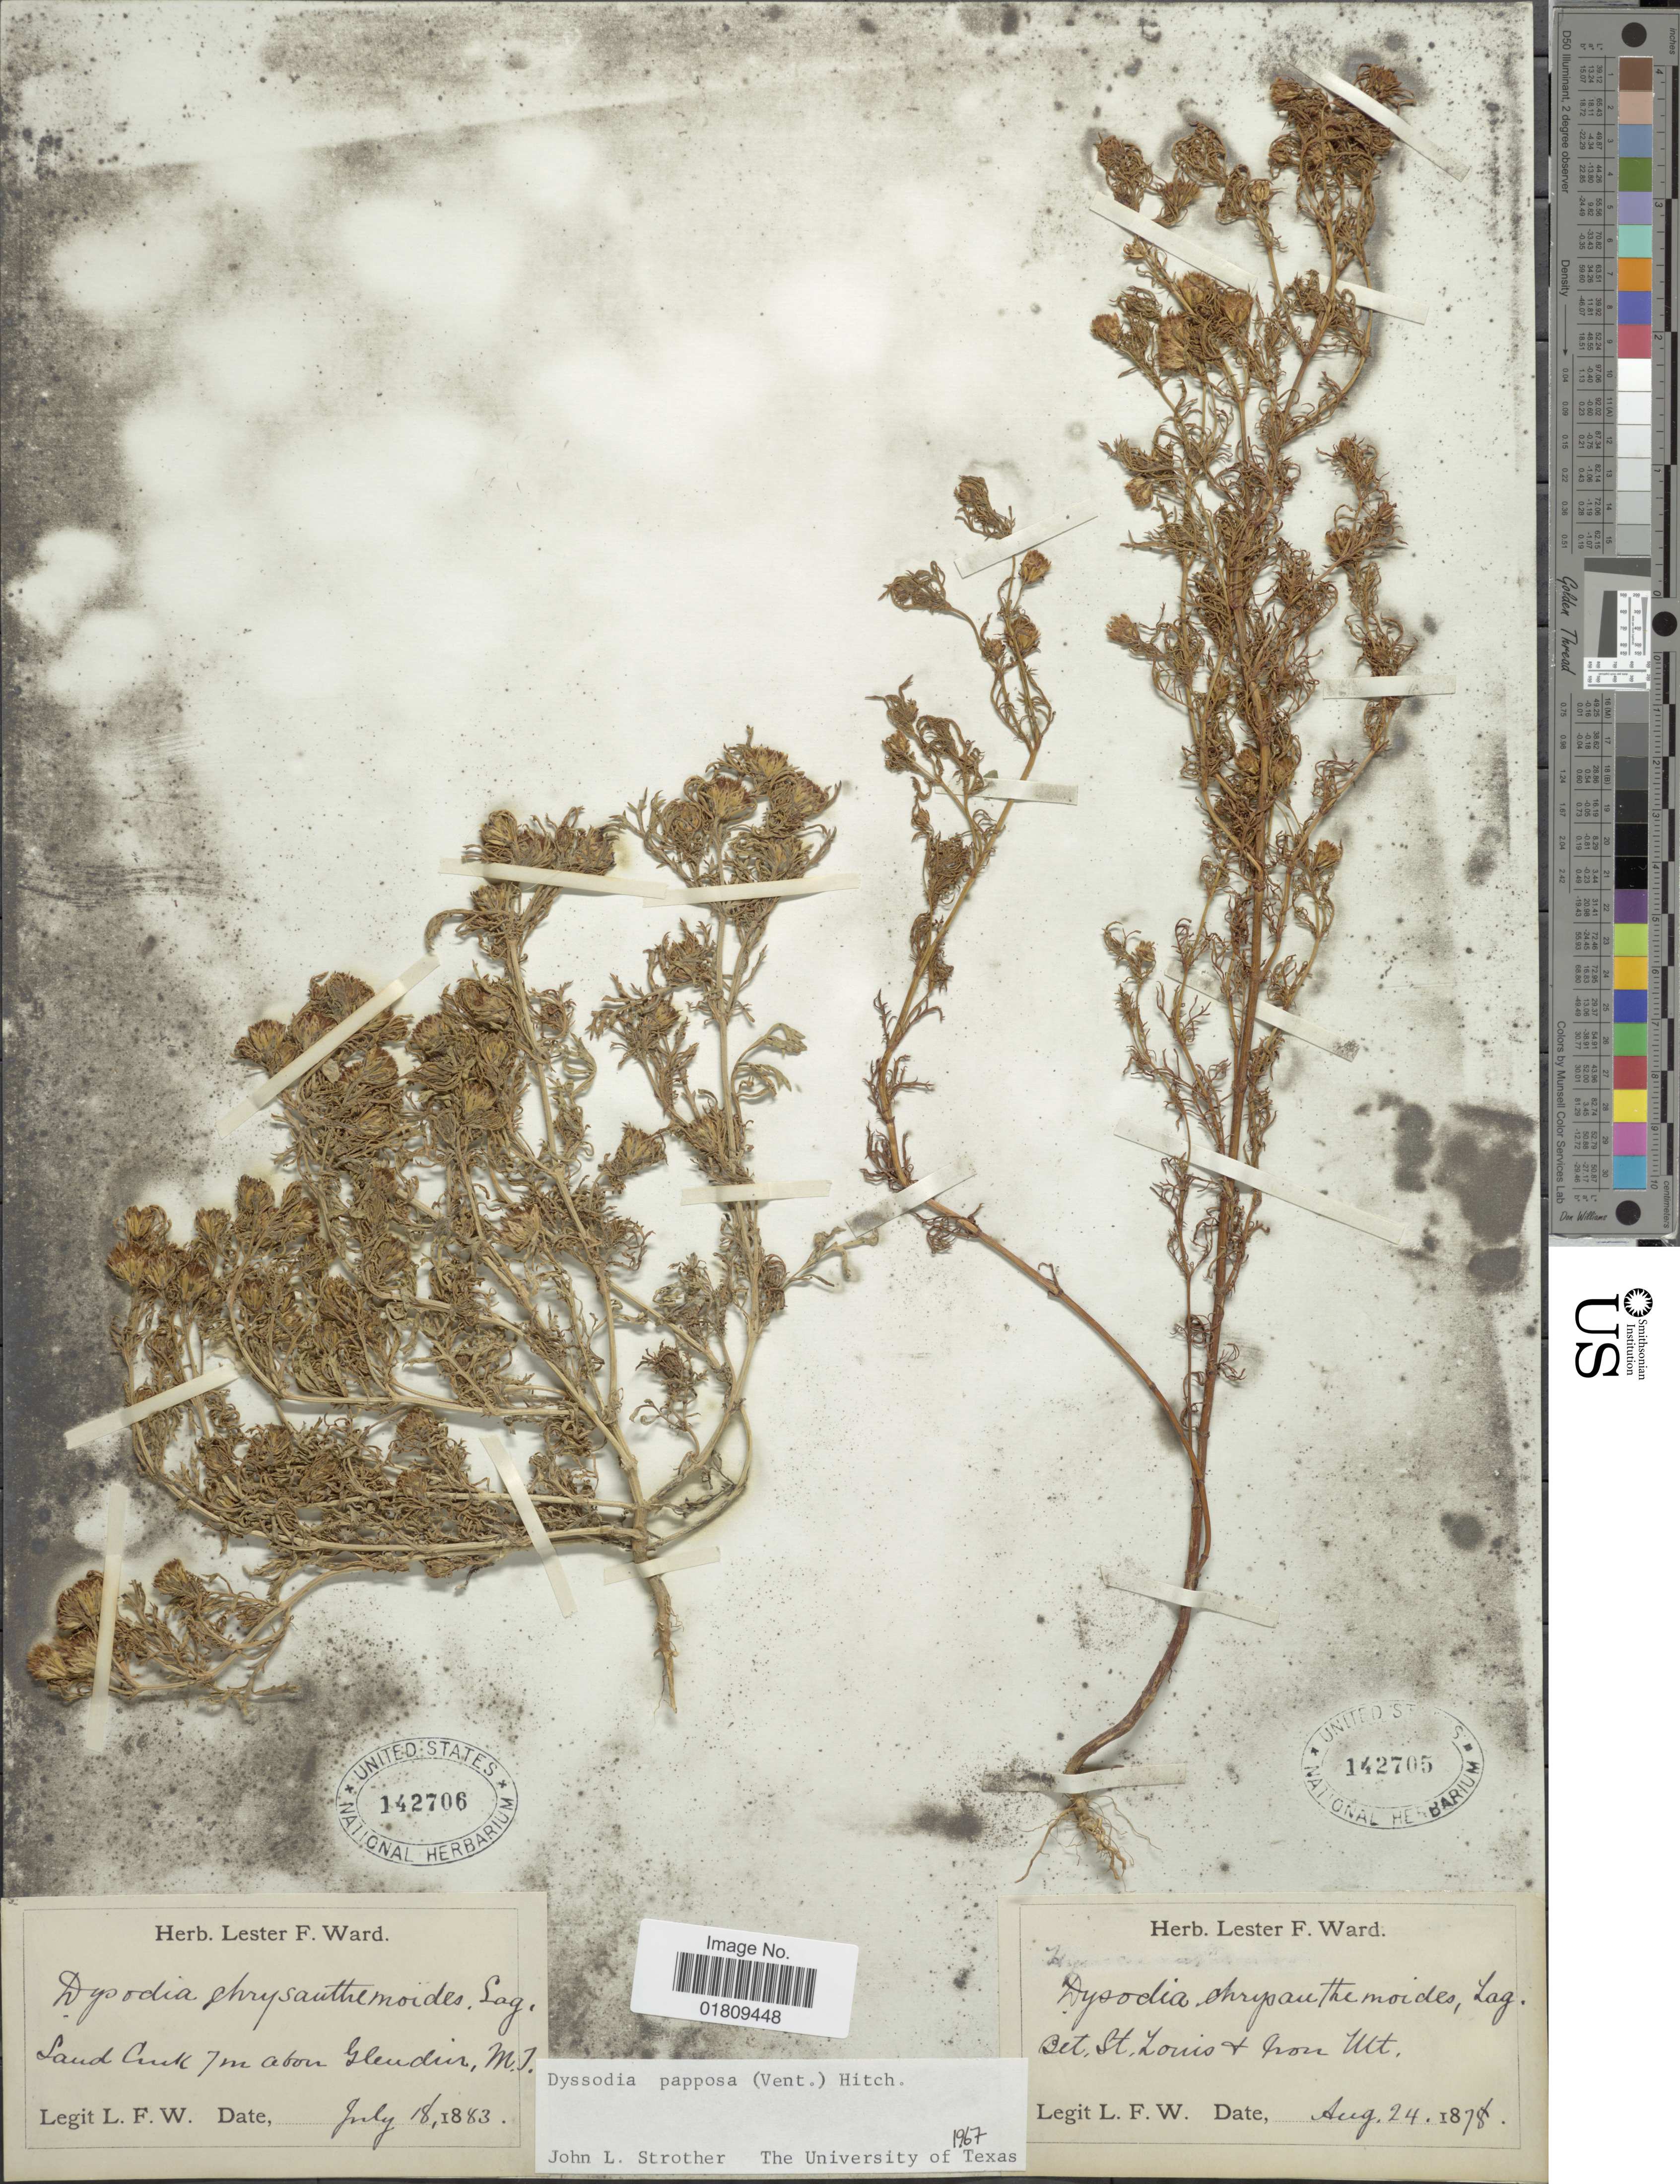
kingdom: Plantae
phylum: Tracheophyta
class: Magnoliopsida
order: Asterales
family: Asteraceae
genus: Dyssodia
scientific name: Dyssodia papposa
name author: (Vent.) Hitchc.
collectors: L. F. Ward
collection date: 1883-07-18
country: United States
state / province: Michigan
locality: Sand Creek 7 m above Glendive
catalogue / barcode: US 142706-2